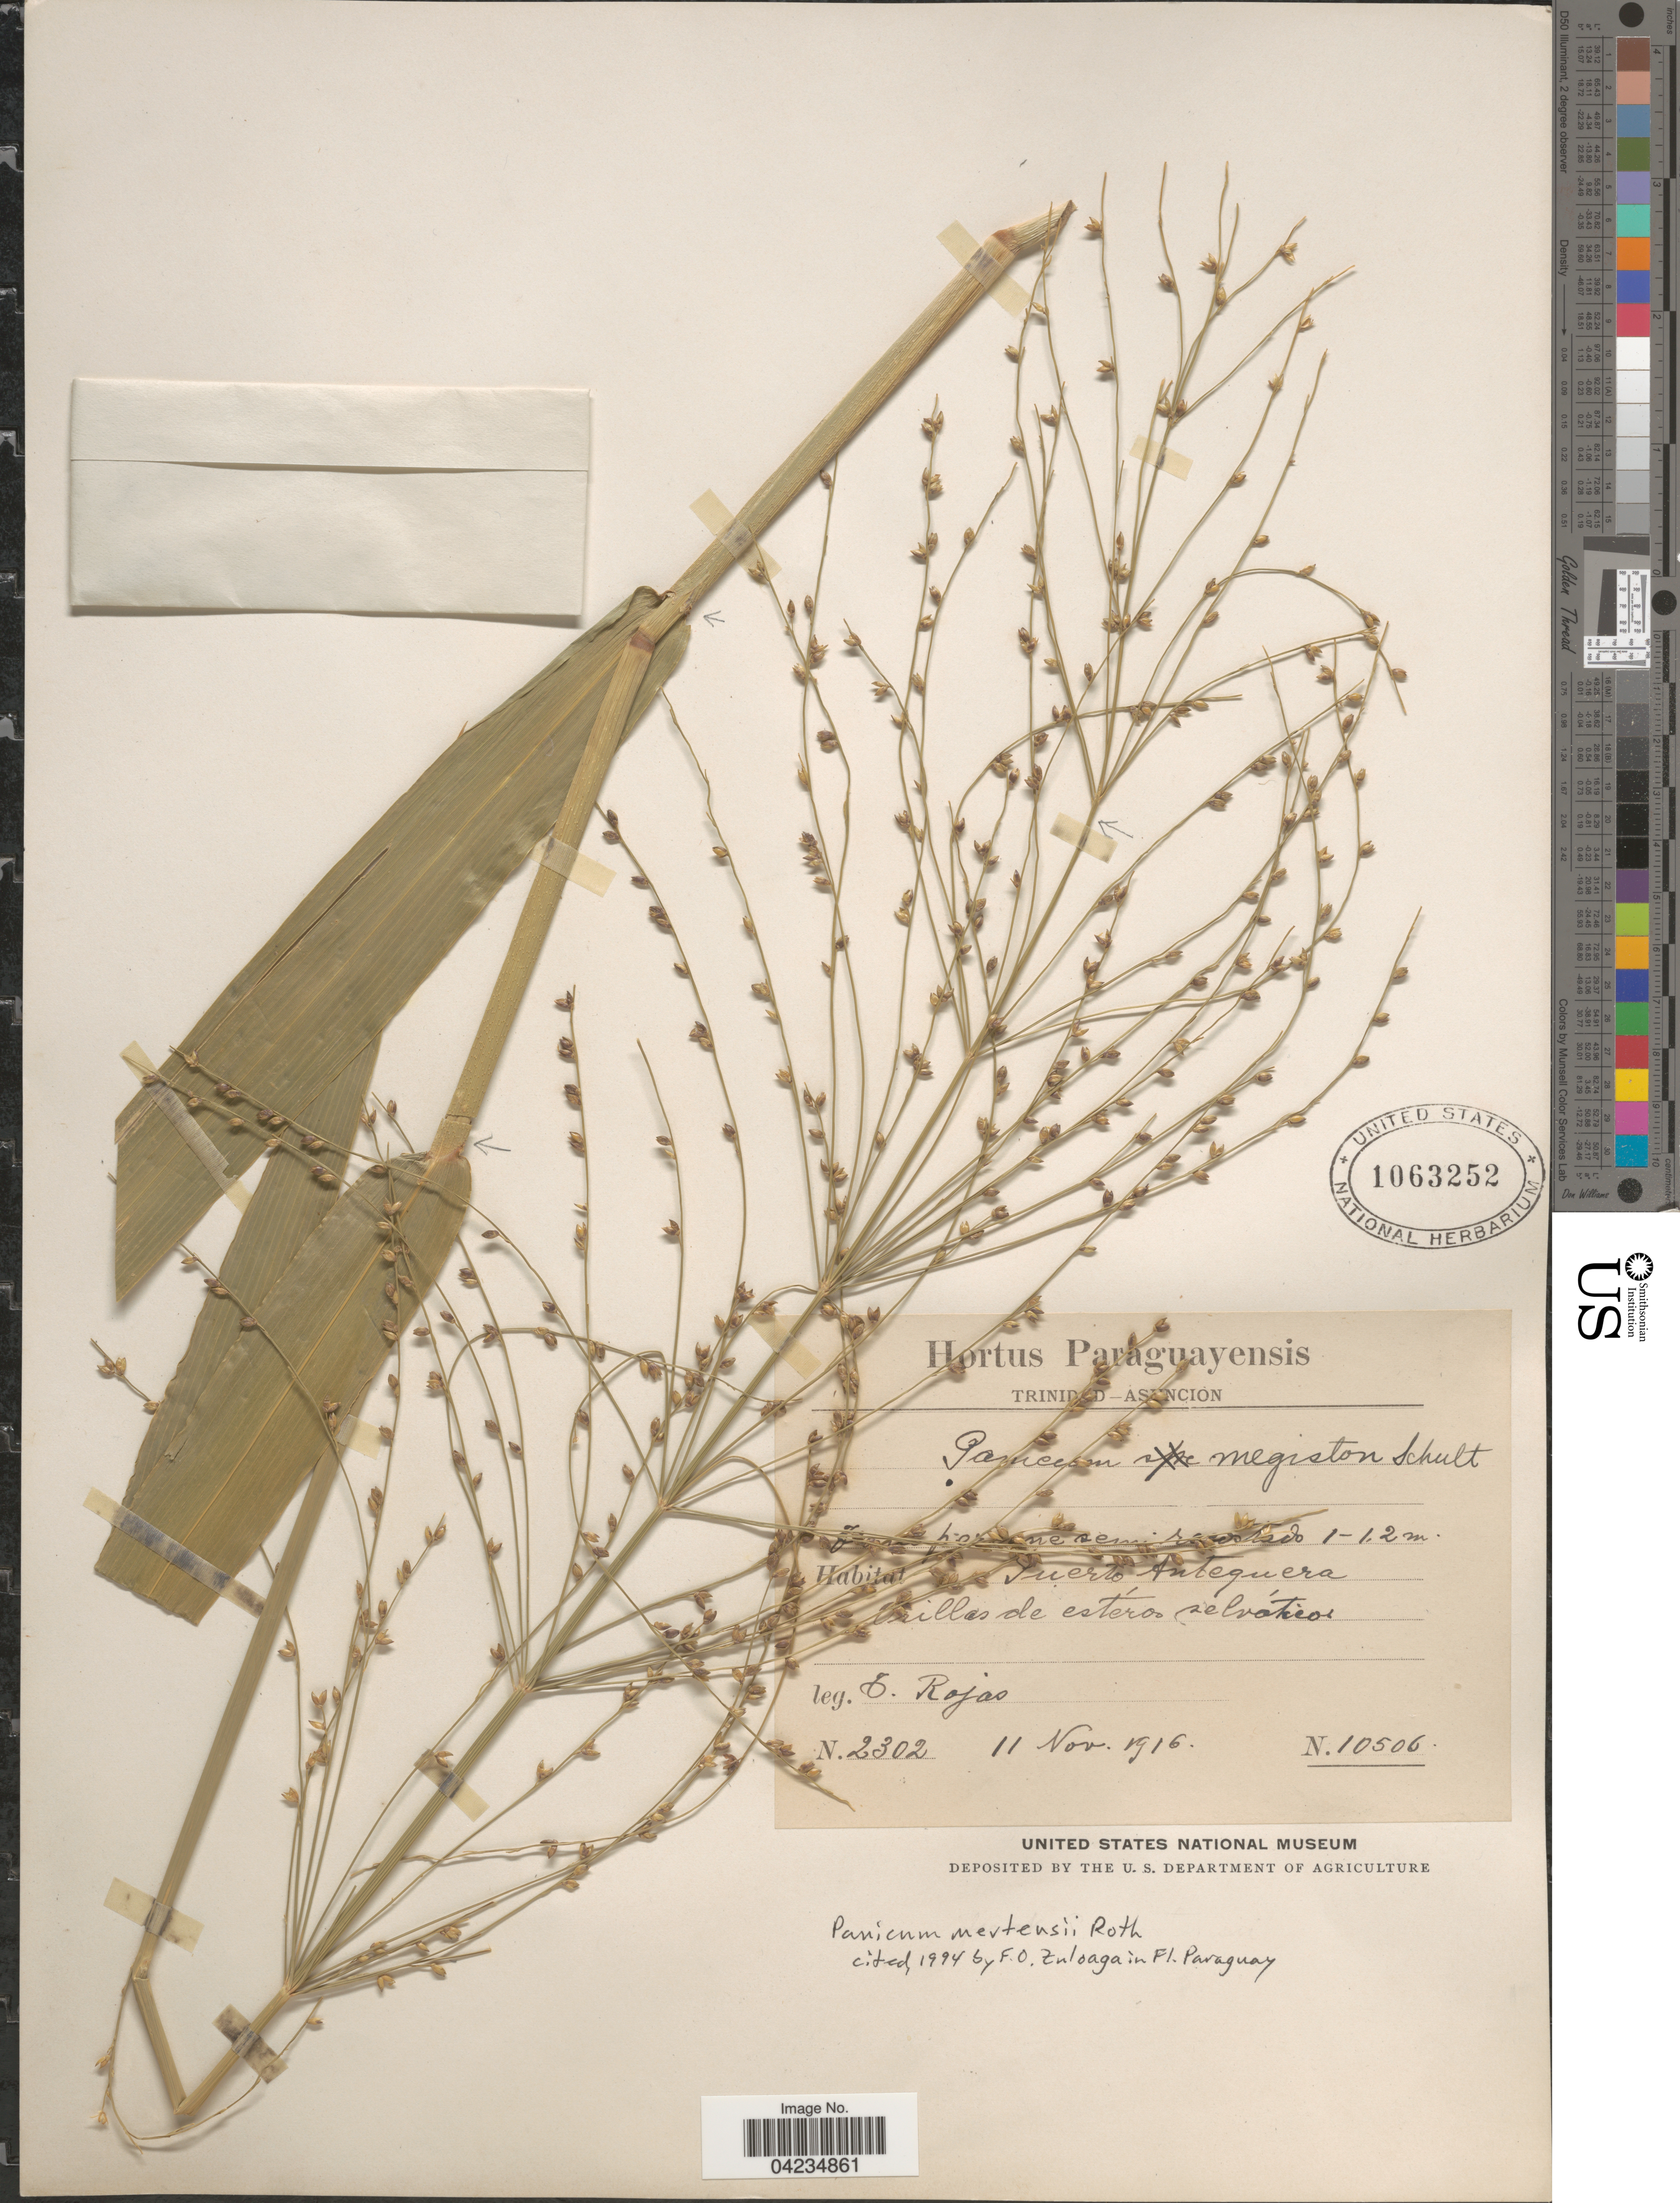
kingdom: Plantae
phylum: Tracheophyta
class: Liliopsida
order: Poales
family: Poaceae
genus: Stephostachys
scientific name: Stephostachys mertensii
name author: (Roth) Zuloaga & Marrone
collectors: T. Rojas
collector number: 2302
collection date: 1916-11-11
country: Paraguay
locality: Puerto Antequera. Orillas de estéro selváticos.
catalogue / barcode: US 1063252